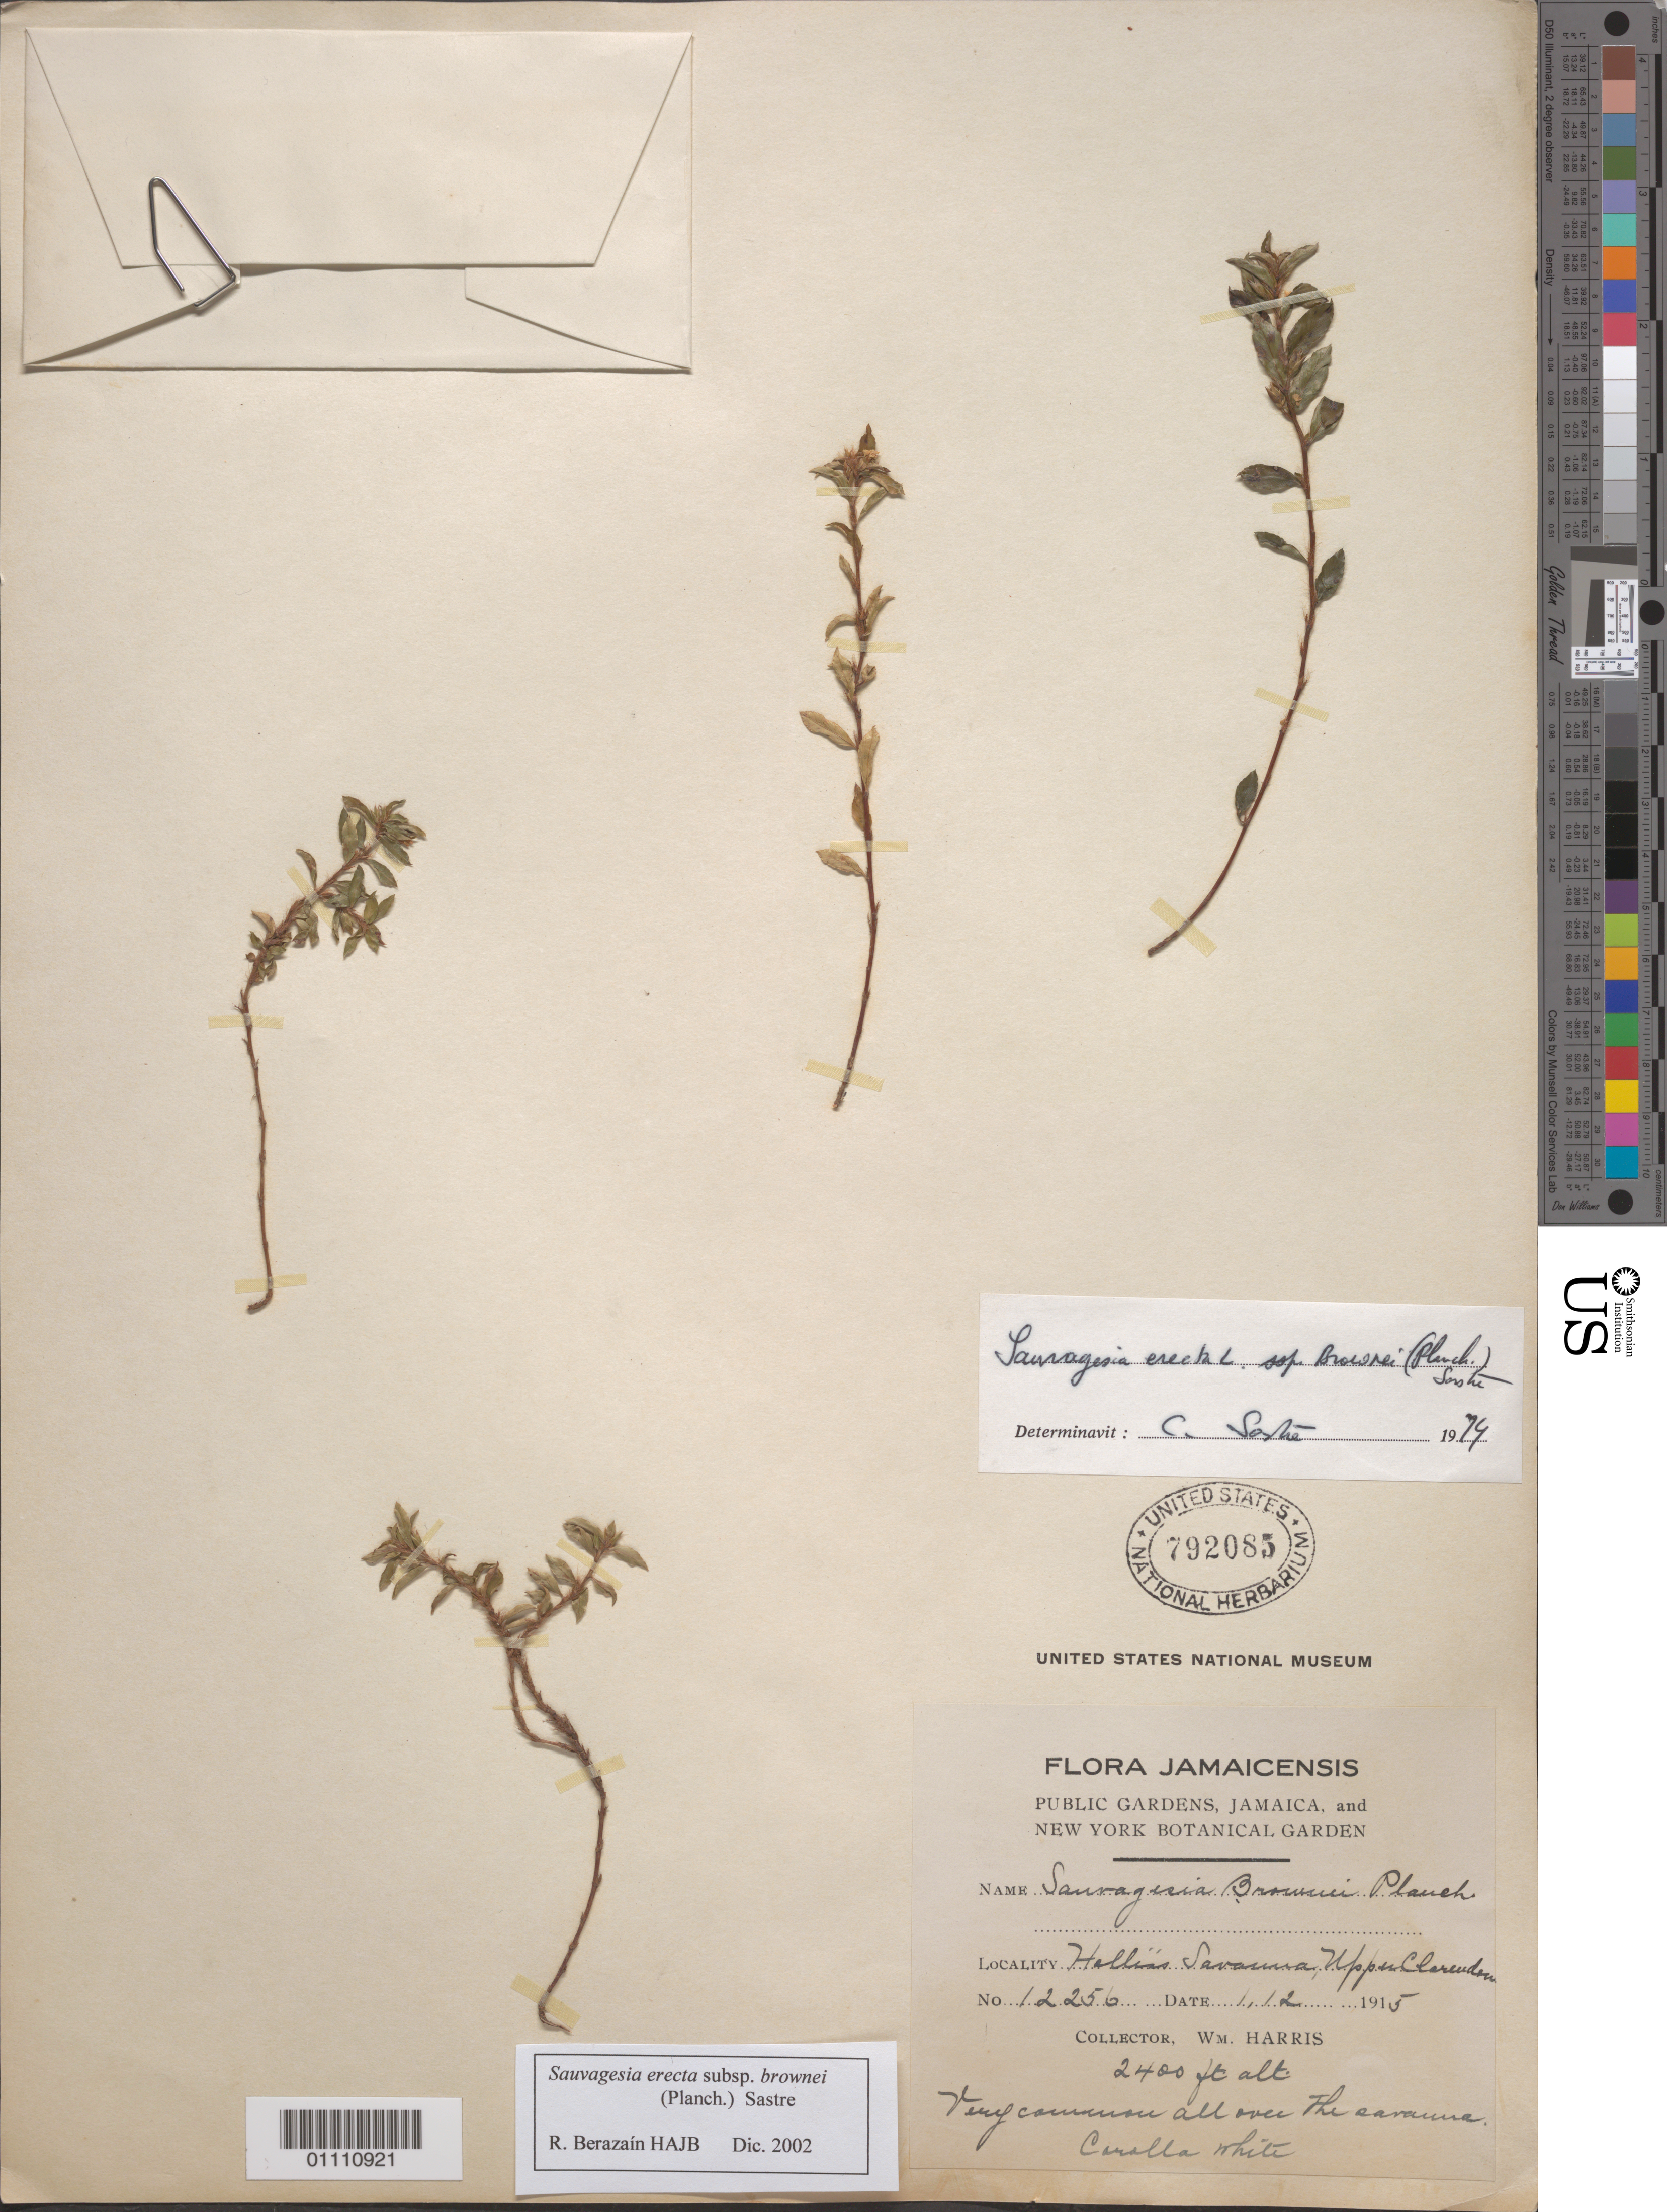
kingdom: Plantae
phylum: Tracheophyta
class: Magnoliopsida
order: Malpighiales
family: Ochnaceae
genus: Sauvagesia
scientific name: Sauvagesia erecta subsp. brownei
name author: (Planch.) Sastre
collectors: W. Harris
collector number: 12256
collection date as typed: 01 Dec 1915 or 12 Jan 1915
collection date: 1915-01-12 or 1915-12-01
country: Jamaica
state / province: Clarendon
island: Jamaica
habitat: very common all over the savanna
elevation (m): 732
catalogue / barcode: US 792085